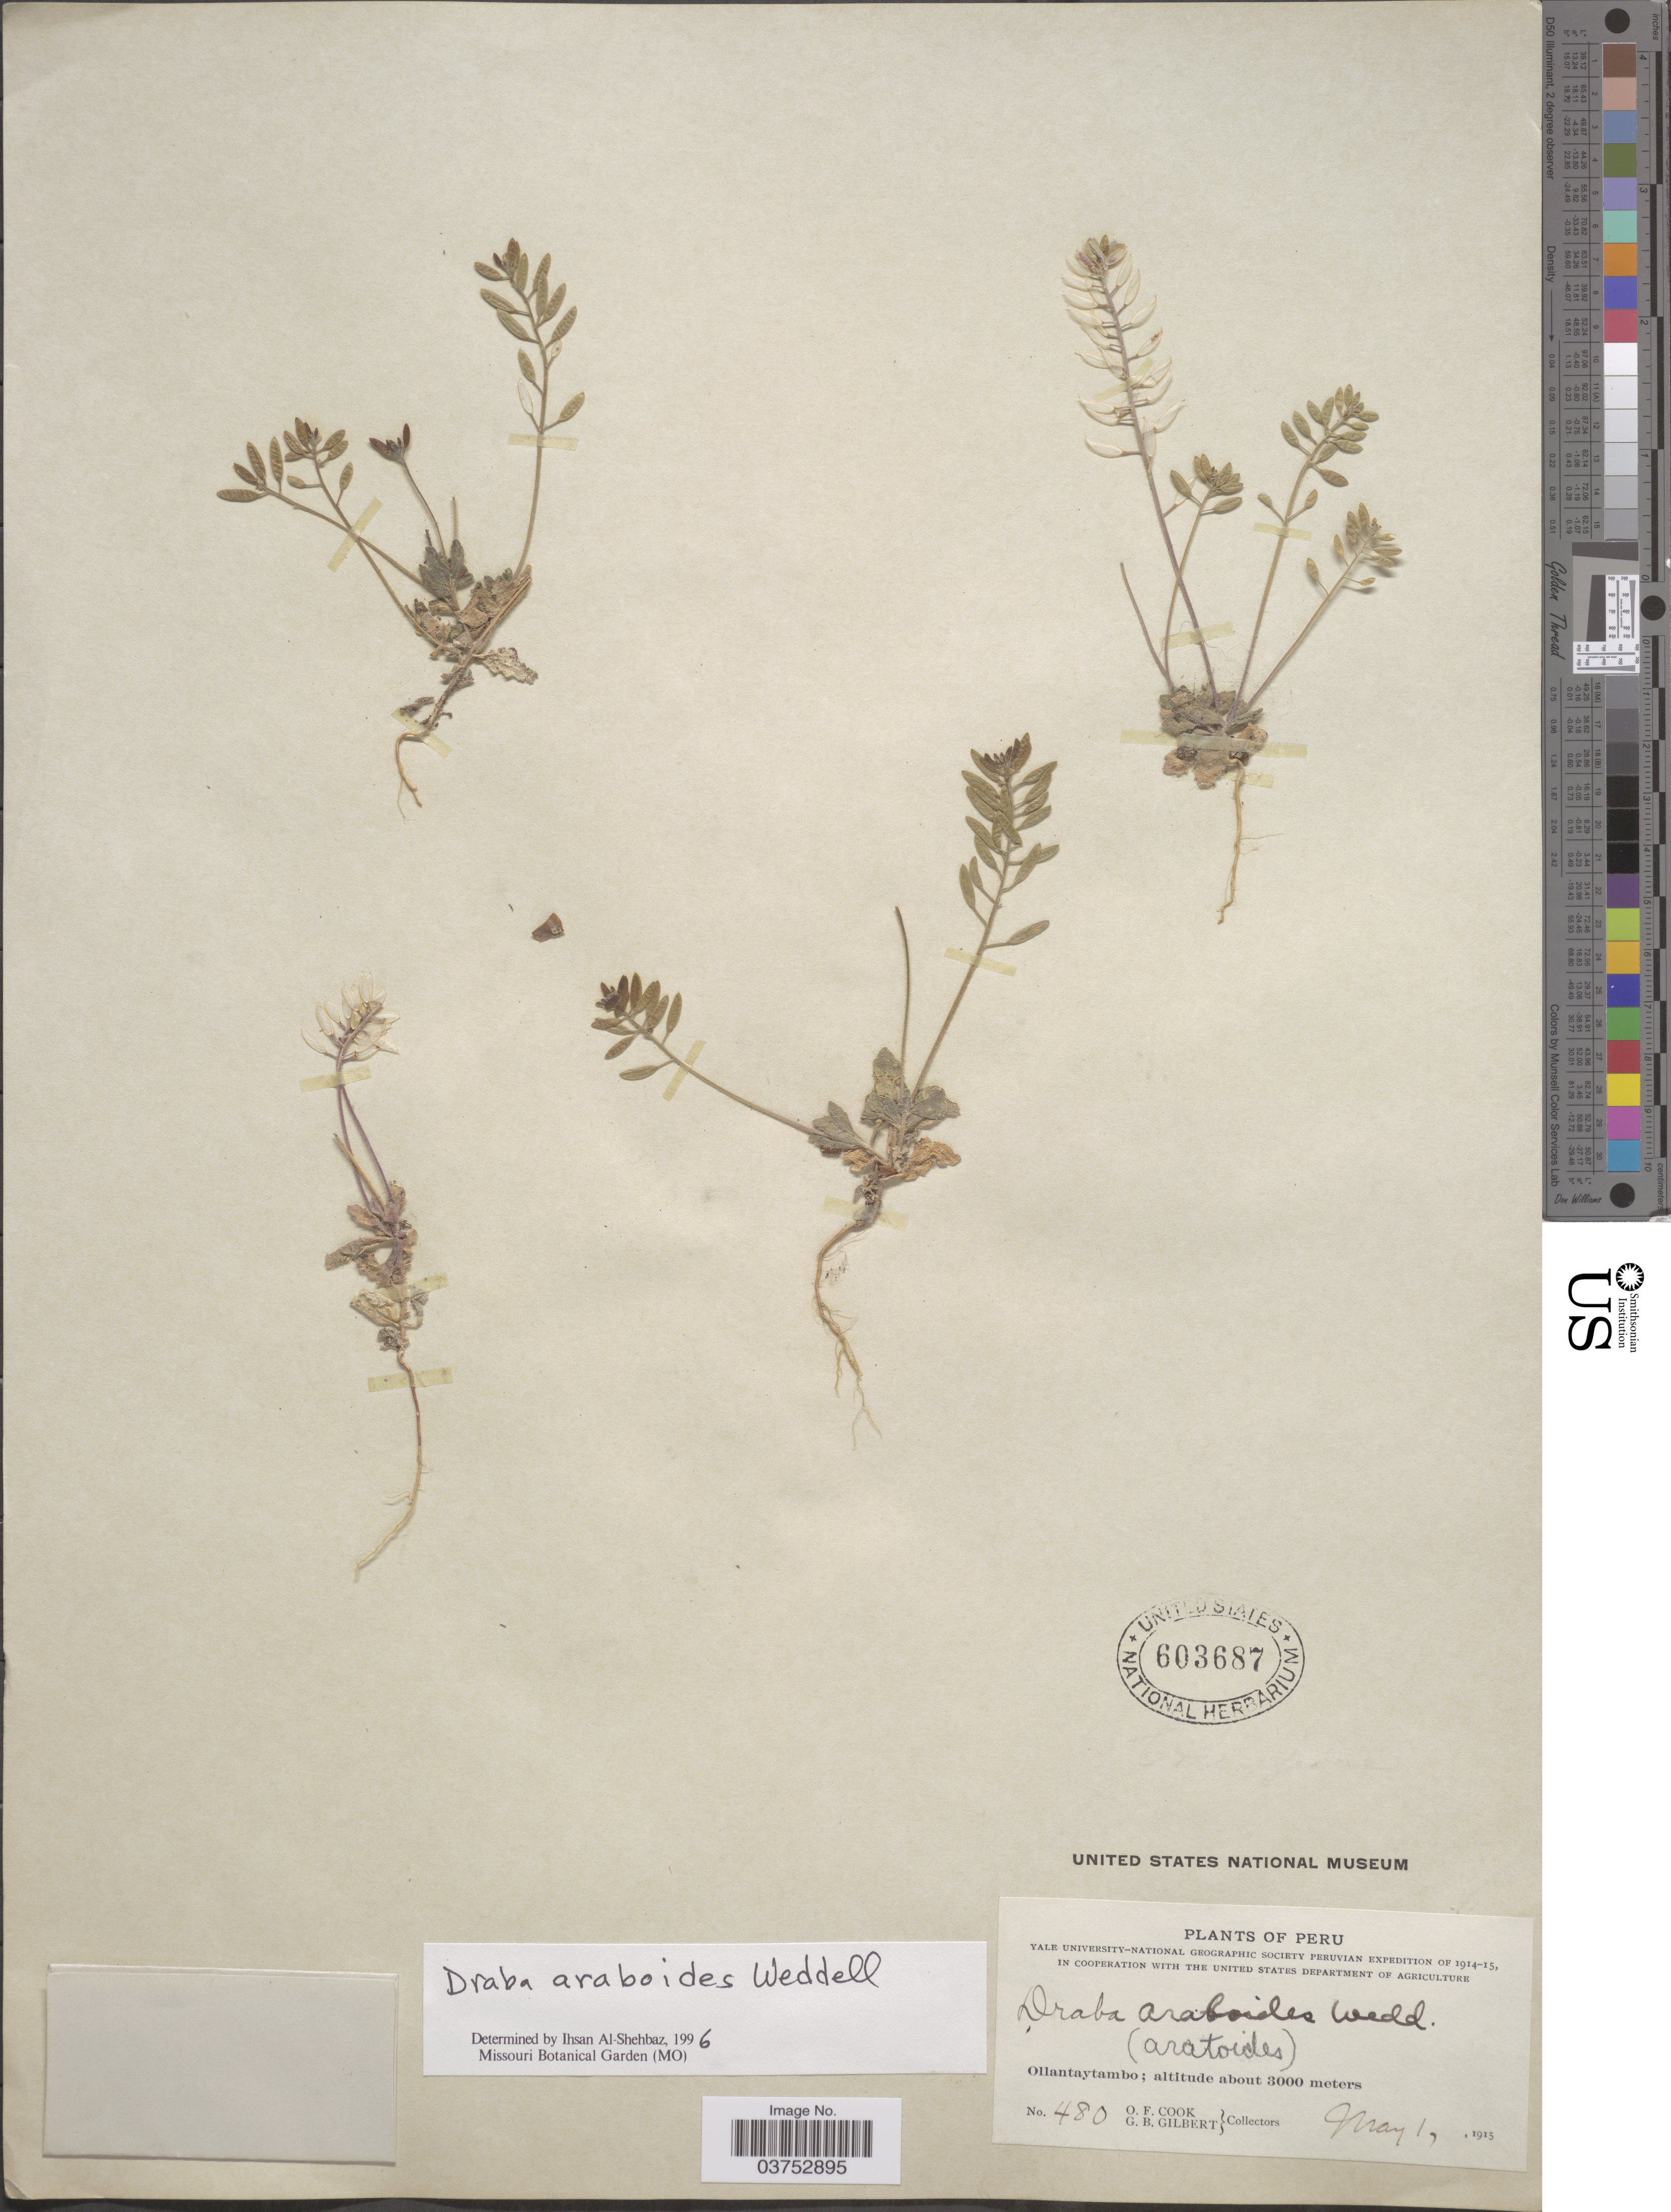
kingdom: Plantae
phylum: Tracheophyta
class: Magnoliopsida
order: Brassicales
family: Brassicaceae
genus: Draba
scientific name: Draba araboides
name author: (A. Gray) Wedd.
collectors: O. F. Cook & G. B. Gilbert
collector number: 480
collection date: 1915-05-01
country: Peru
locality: Ollantaytambo.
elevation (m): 3000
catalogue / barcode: US 603687